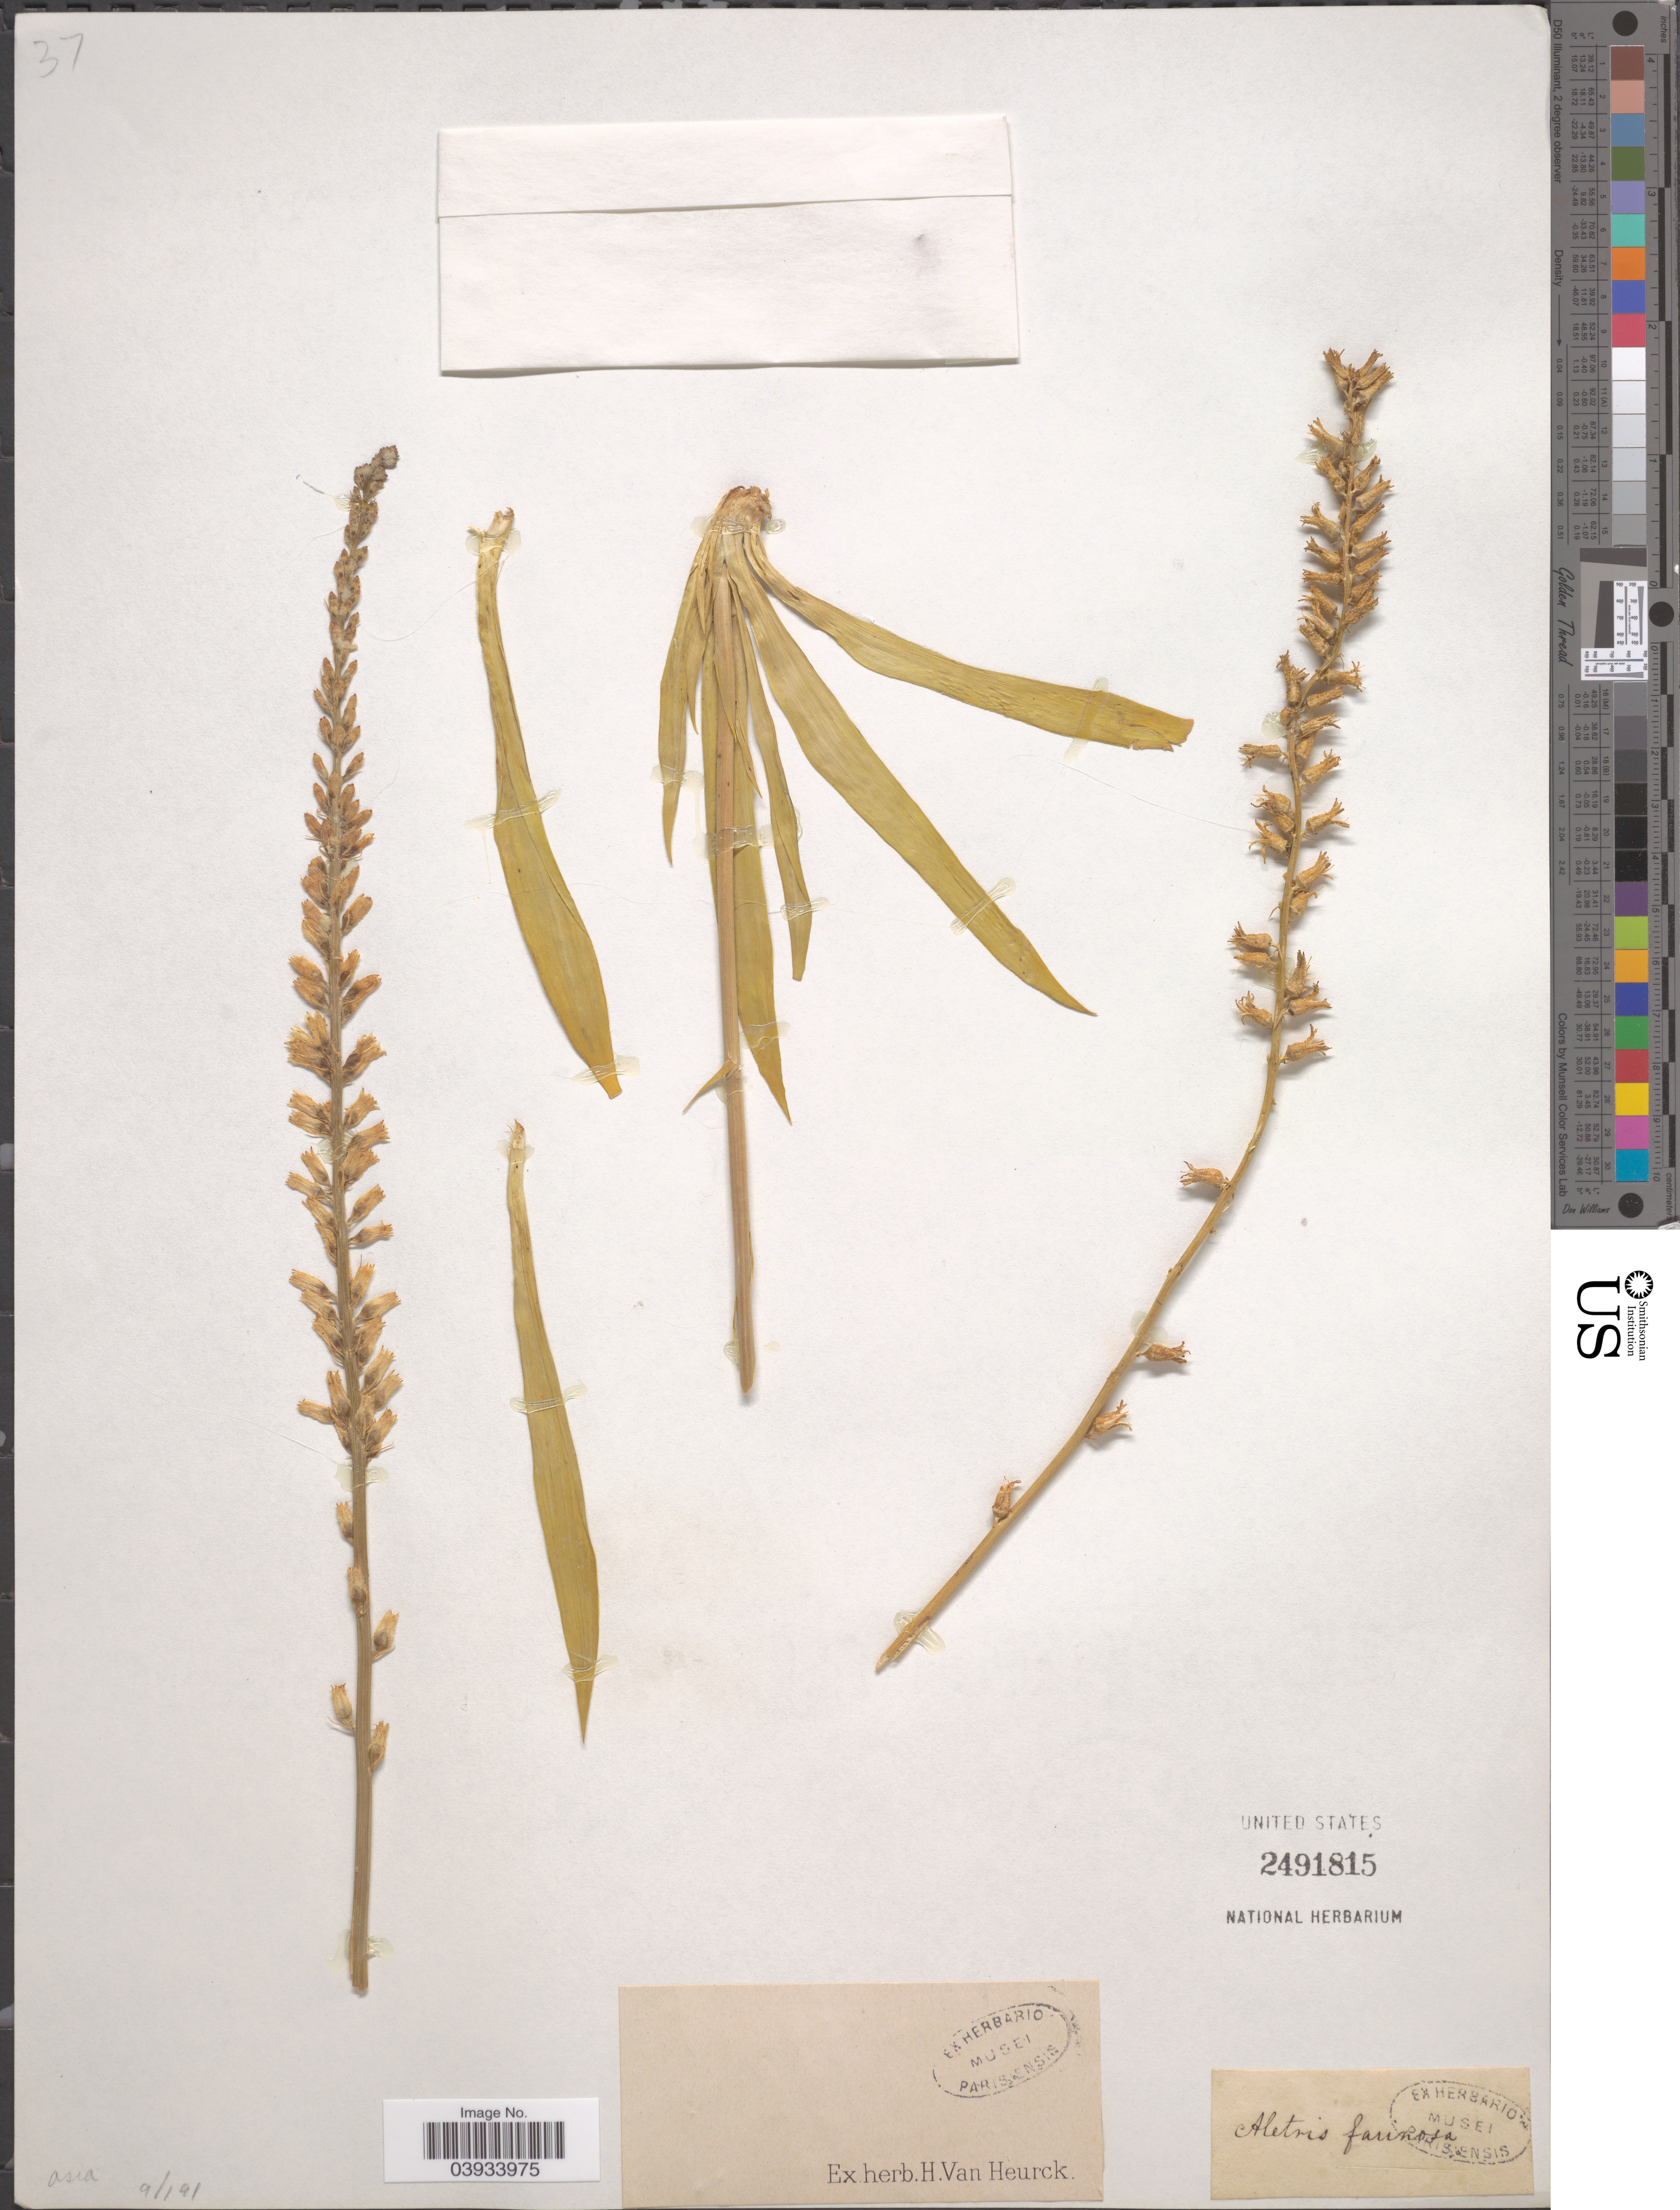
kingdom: Plantae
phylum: Tracheophyta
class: Liliopsida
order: Dioscoreales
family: Nartheciaceae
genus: Aletris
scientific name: Aletris foliata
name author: (Maxim.) Makino & Nemoto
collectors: ex Herb Henri van Heurck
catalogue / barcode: US 2491815